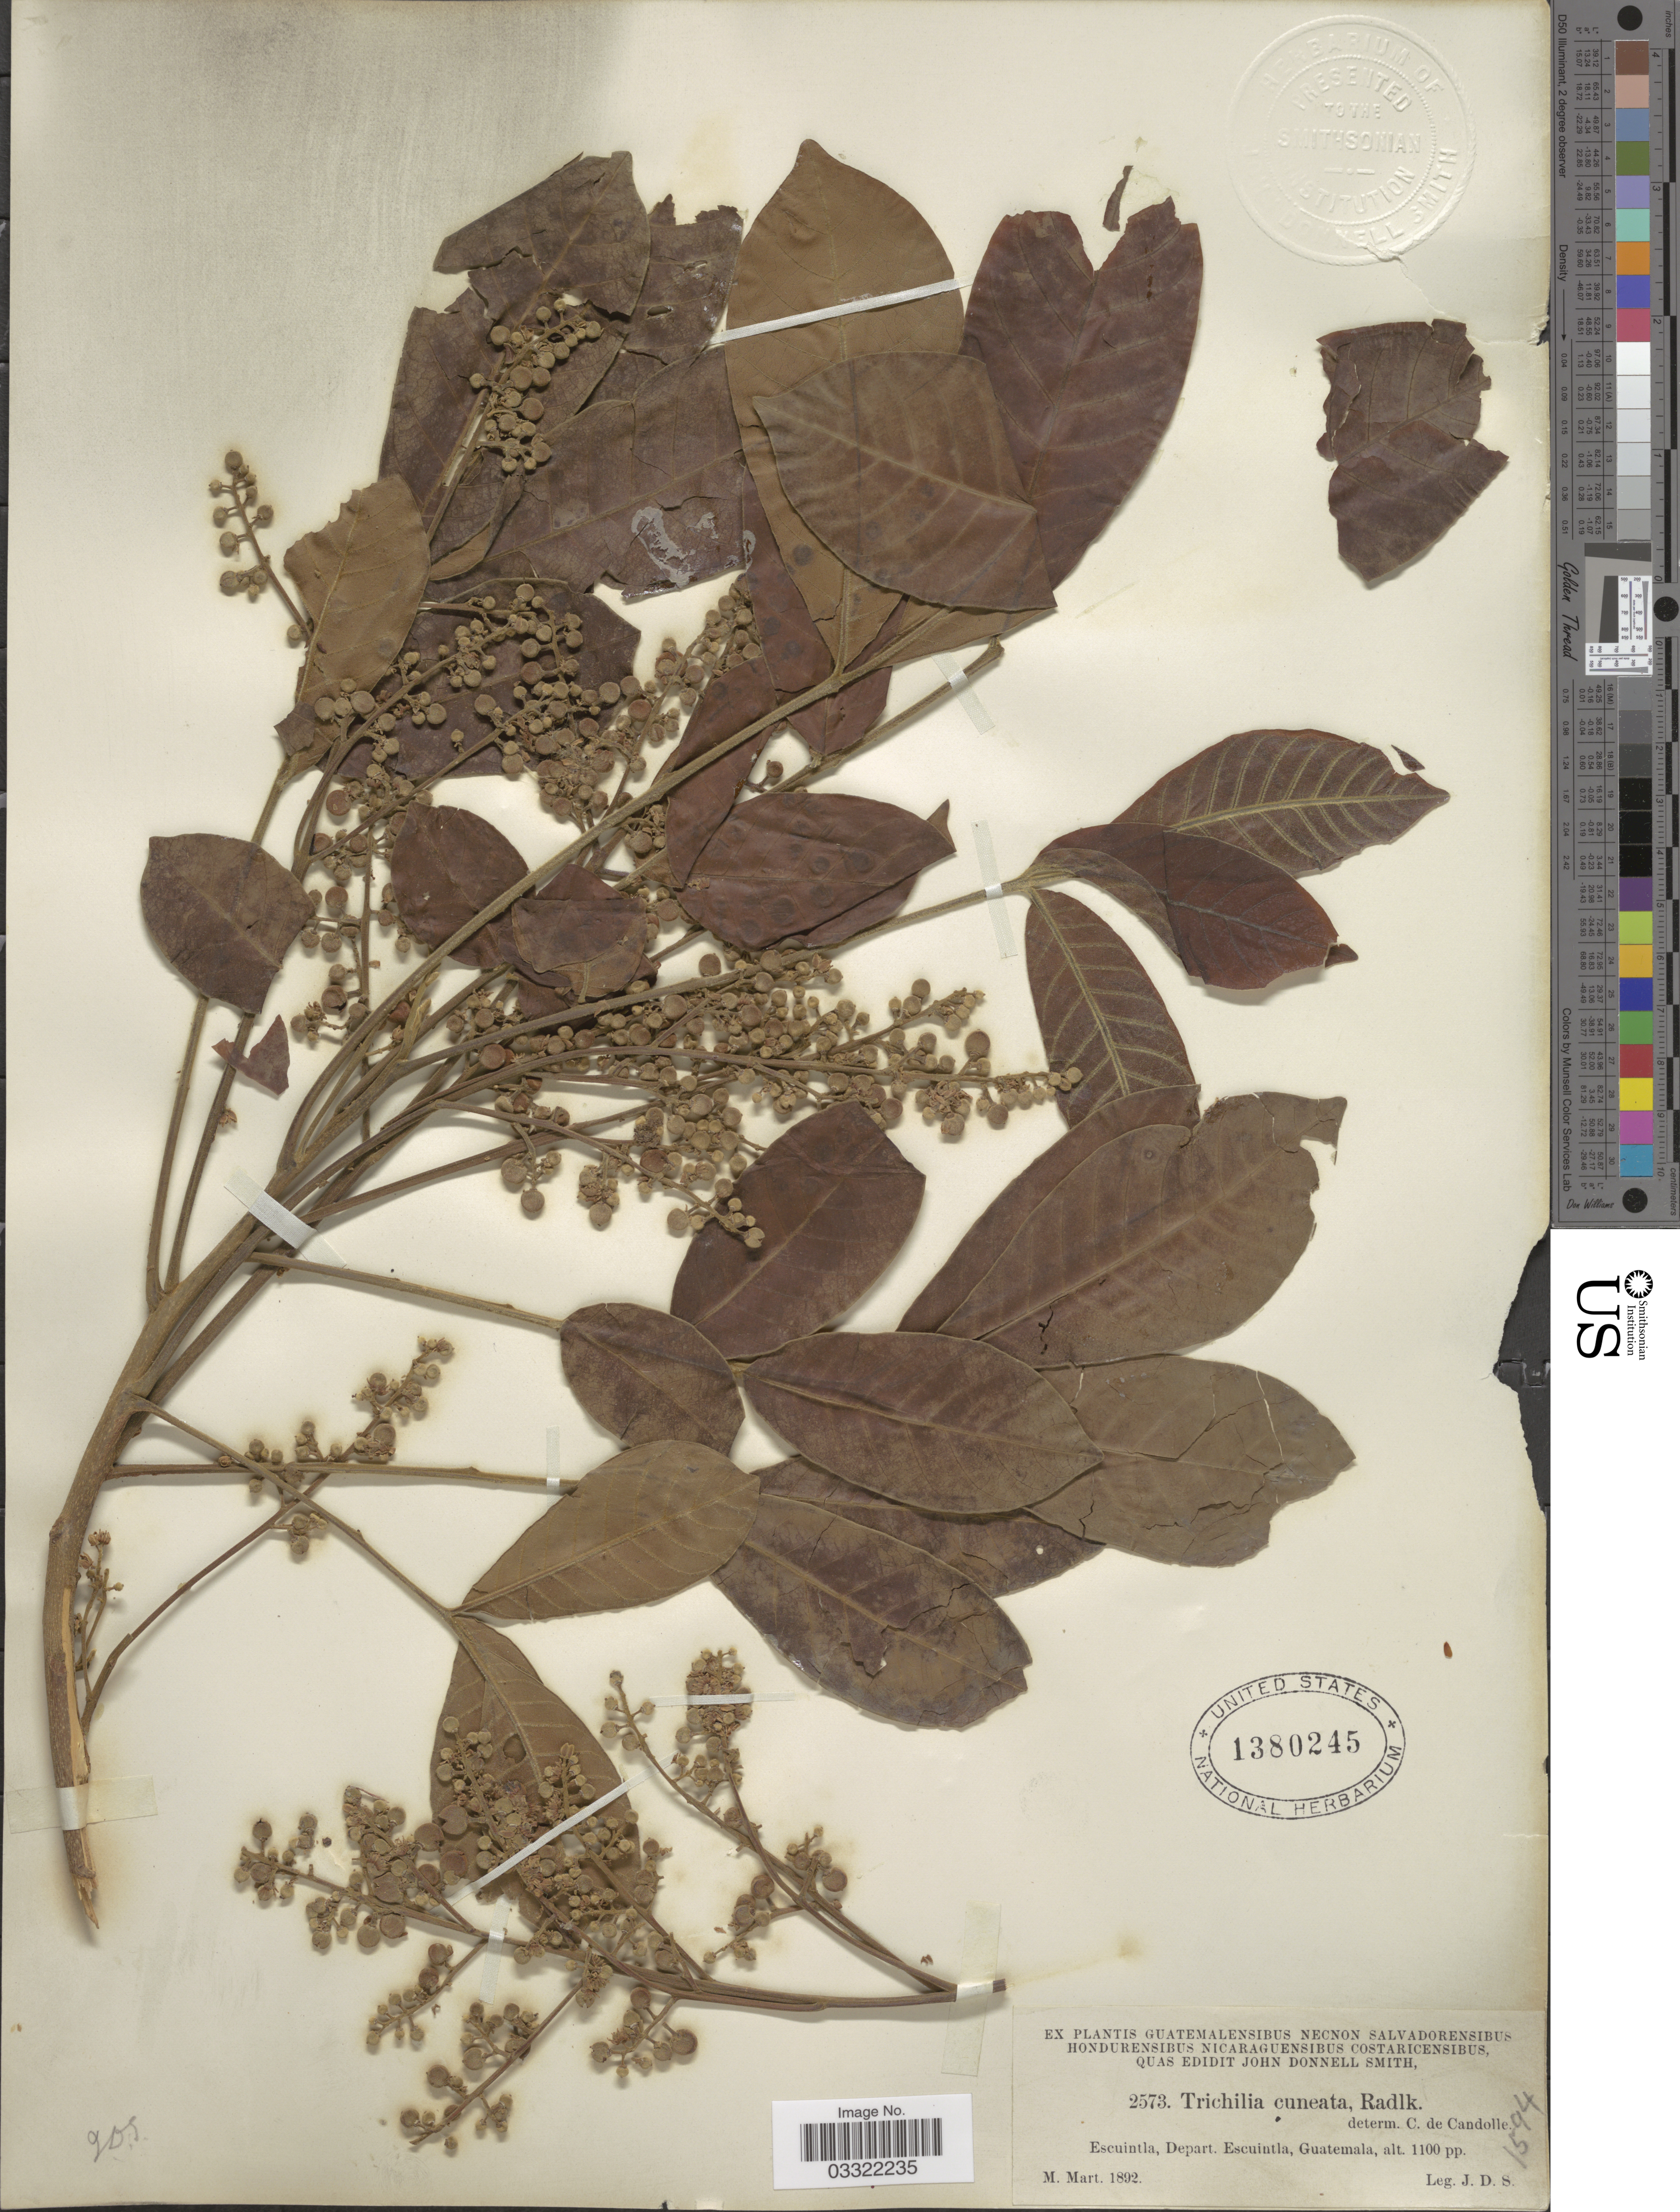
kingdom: Plantae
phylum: Tracheophyta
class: Magnoliopsida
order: Sapindales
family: Meliaceae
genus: Trichilia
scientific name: Trichilia cuneata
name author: Radlk.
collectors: J. Donnell Smith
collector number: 2573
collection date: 1892-03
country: Guatemala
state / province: Escuintla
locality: Escuintla, Depart. Escuintla.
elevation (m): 335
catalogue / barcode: US 1380245